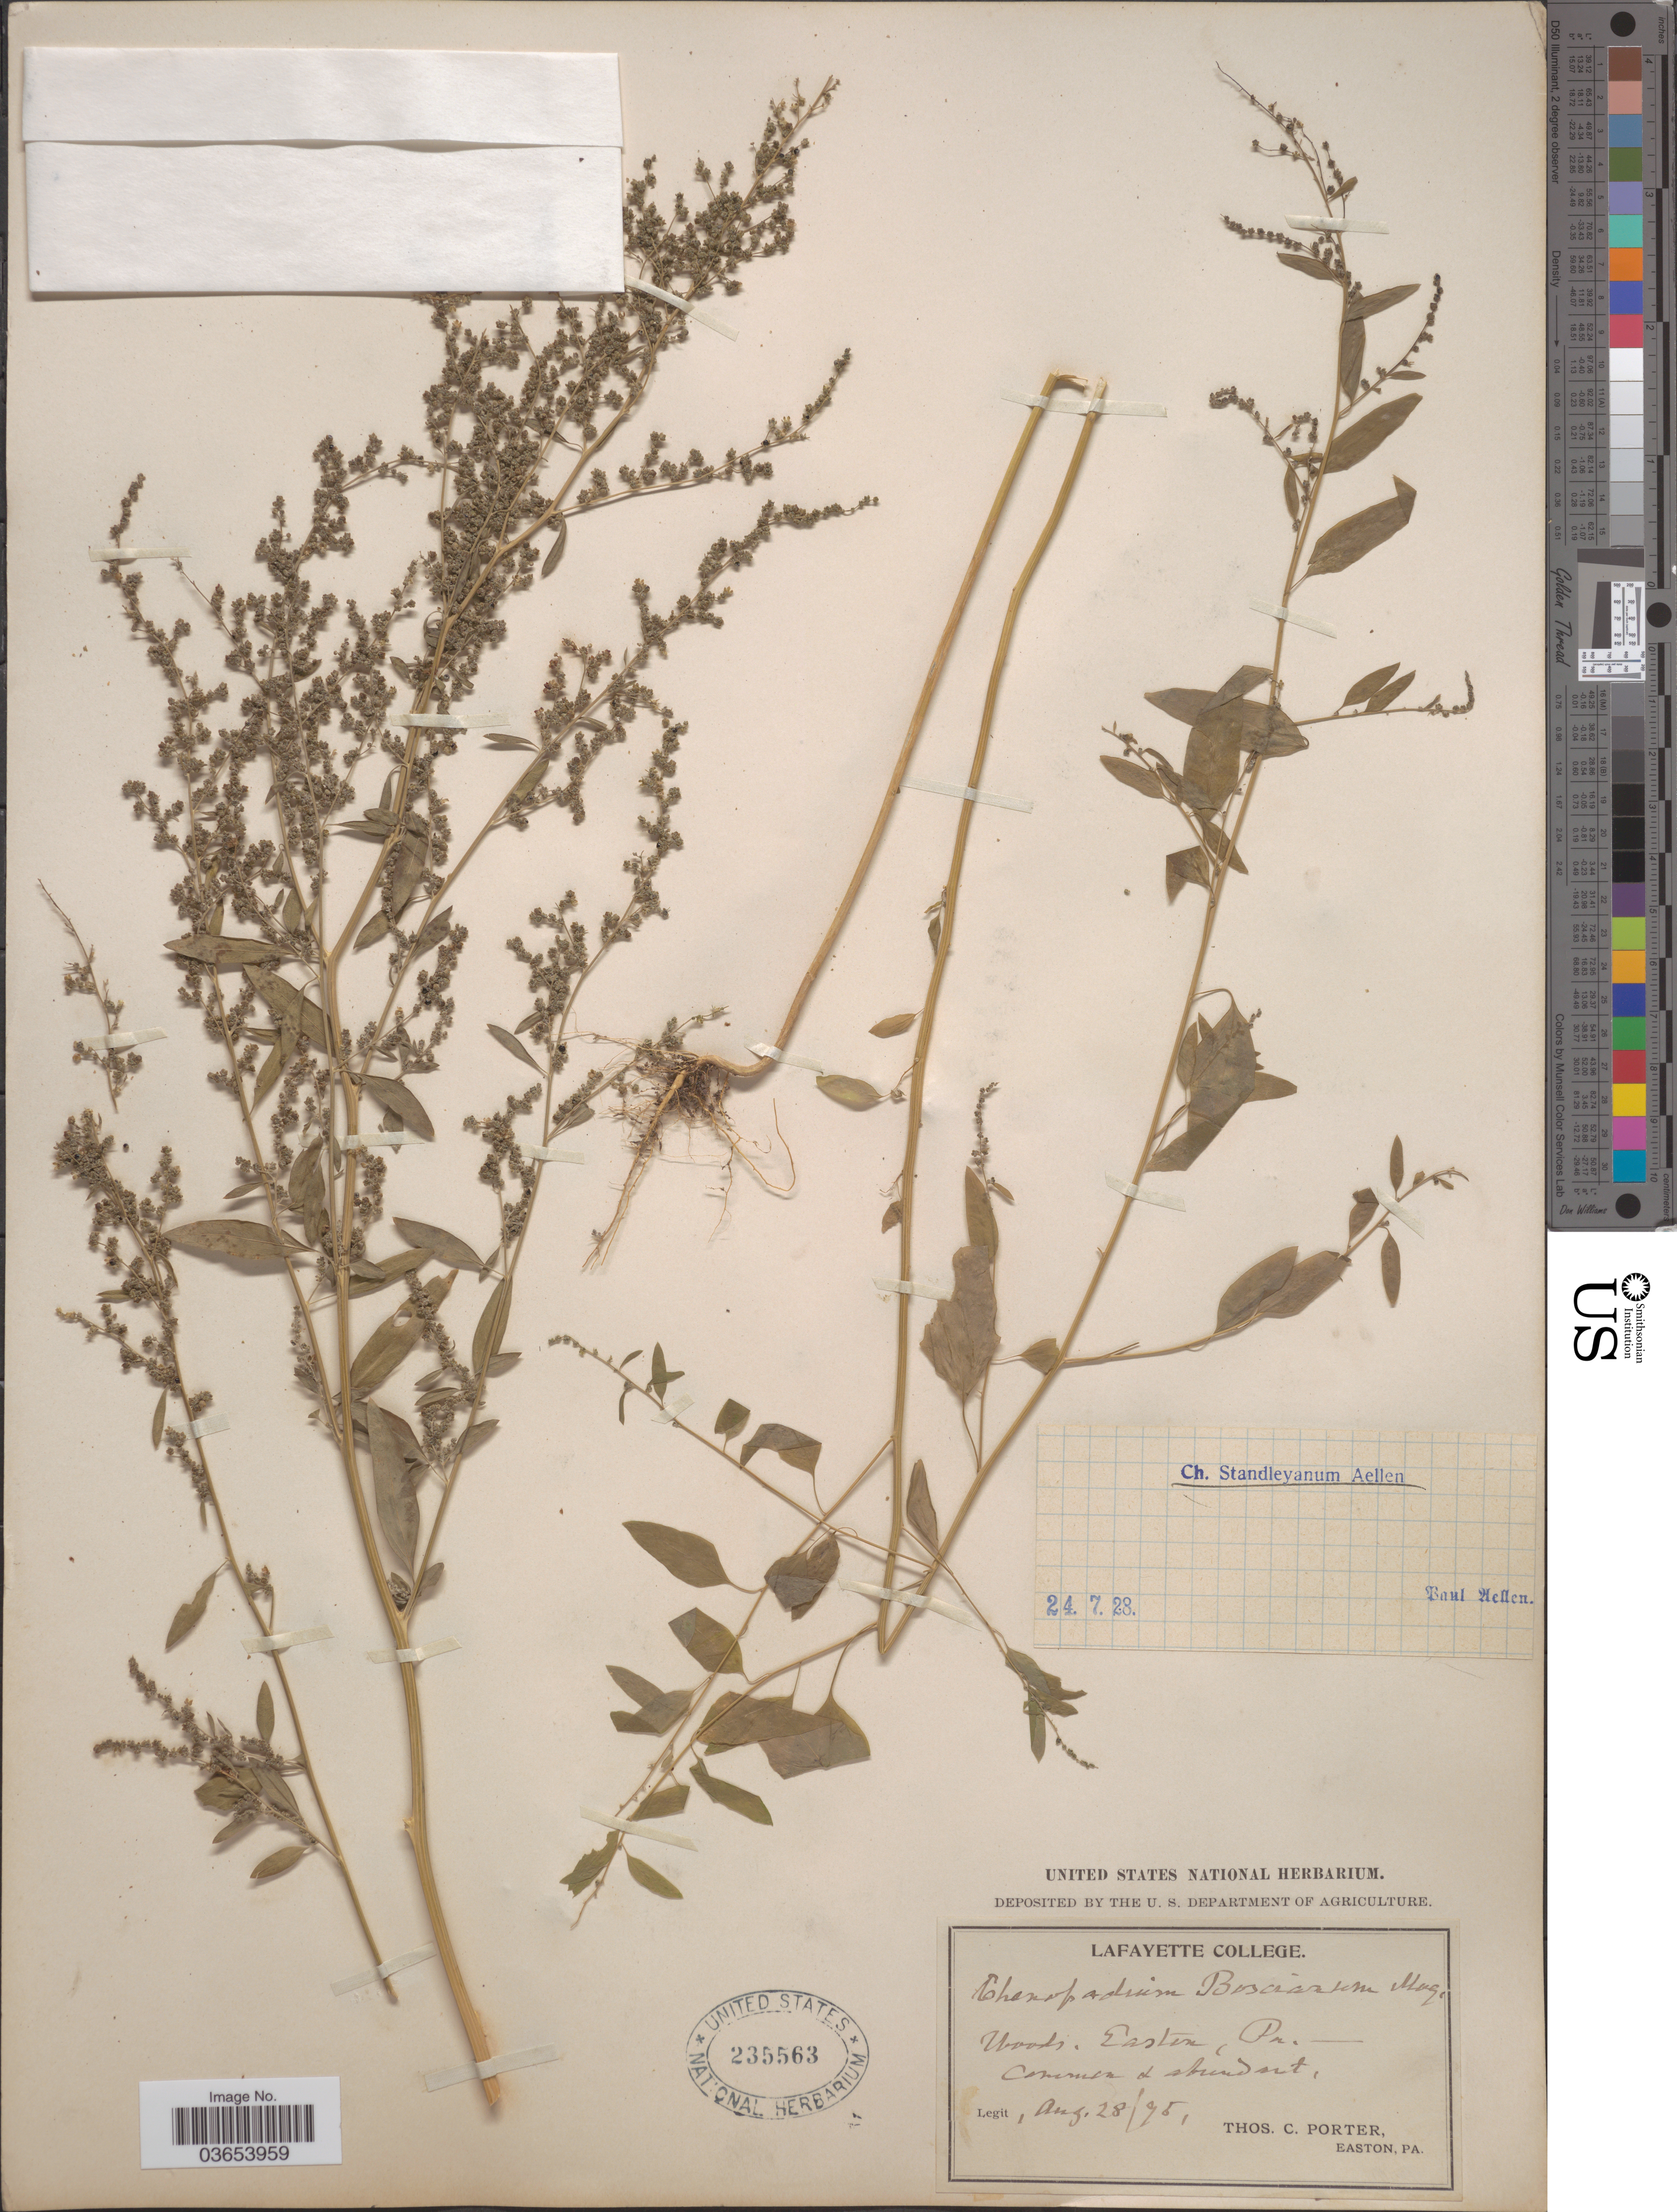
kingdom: Plantae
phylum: Tracheophyta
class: Magnoliopsida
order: Caryophyllales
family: Amaranthaceae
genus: Chenopodium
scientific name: Chenopodium standleyanum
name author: Aellen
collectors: T. Porter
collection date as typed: Transcribed d/m/y: 28/8/95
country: United States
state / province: Pennsylvania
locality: Easton, Pa.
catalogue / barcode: US 235563